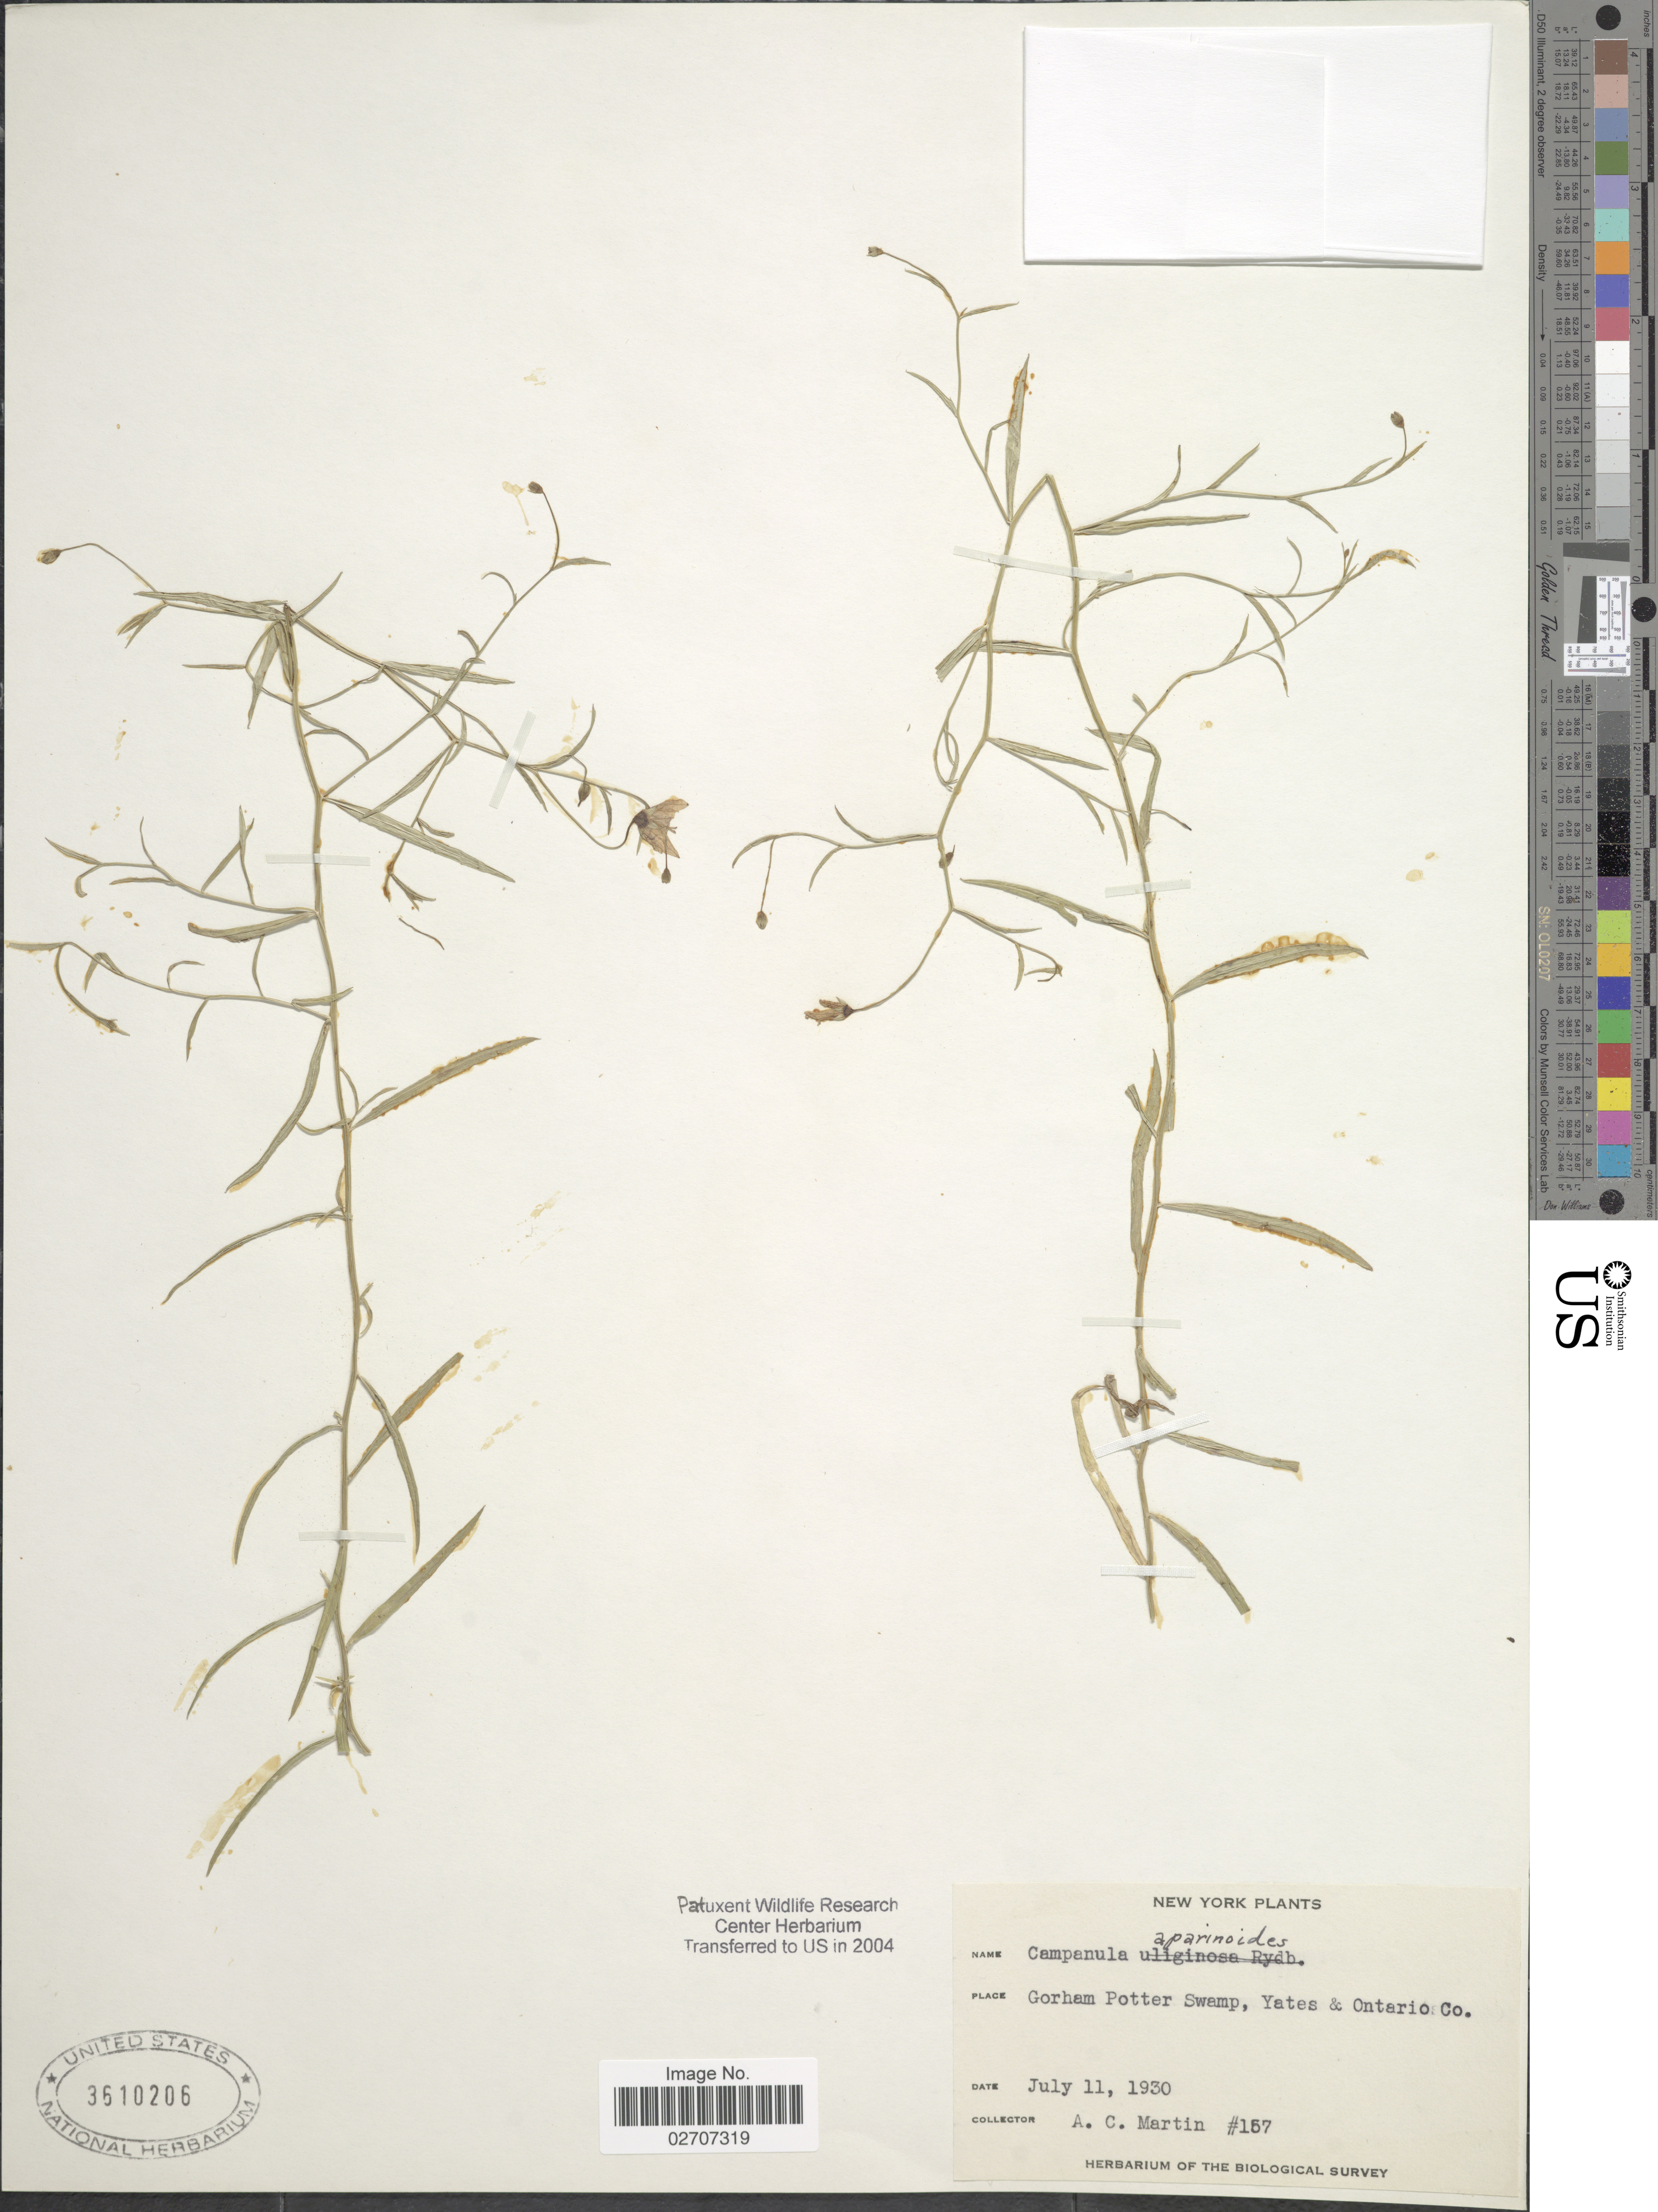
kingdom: Plantae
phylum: Tracheophyta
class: Magnoliopsida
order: Asterales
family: Campanulaceae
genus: Campanula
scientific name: Campanula aparinoides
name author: Pursh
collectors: A. C. Martin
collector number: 157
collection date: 1930-07-11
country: United States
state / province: New York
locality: Gorham Potter Swamp, Yates & Ontario Co.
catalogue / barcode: US 3610206